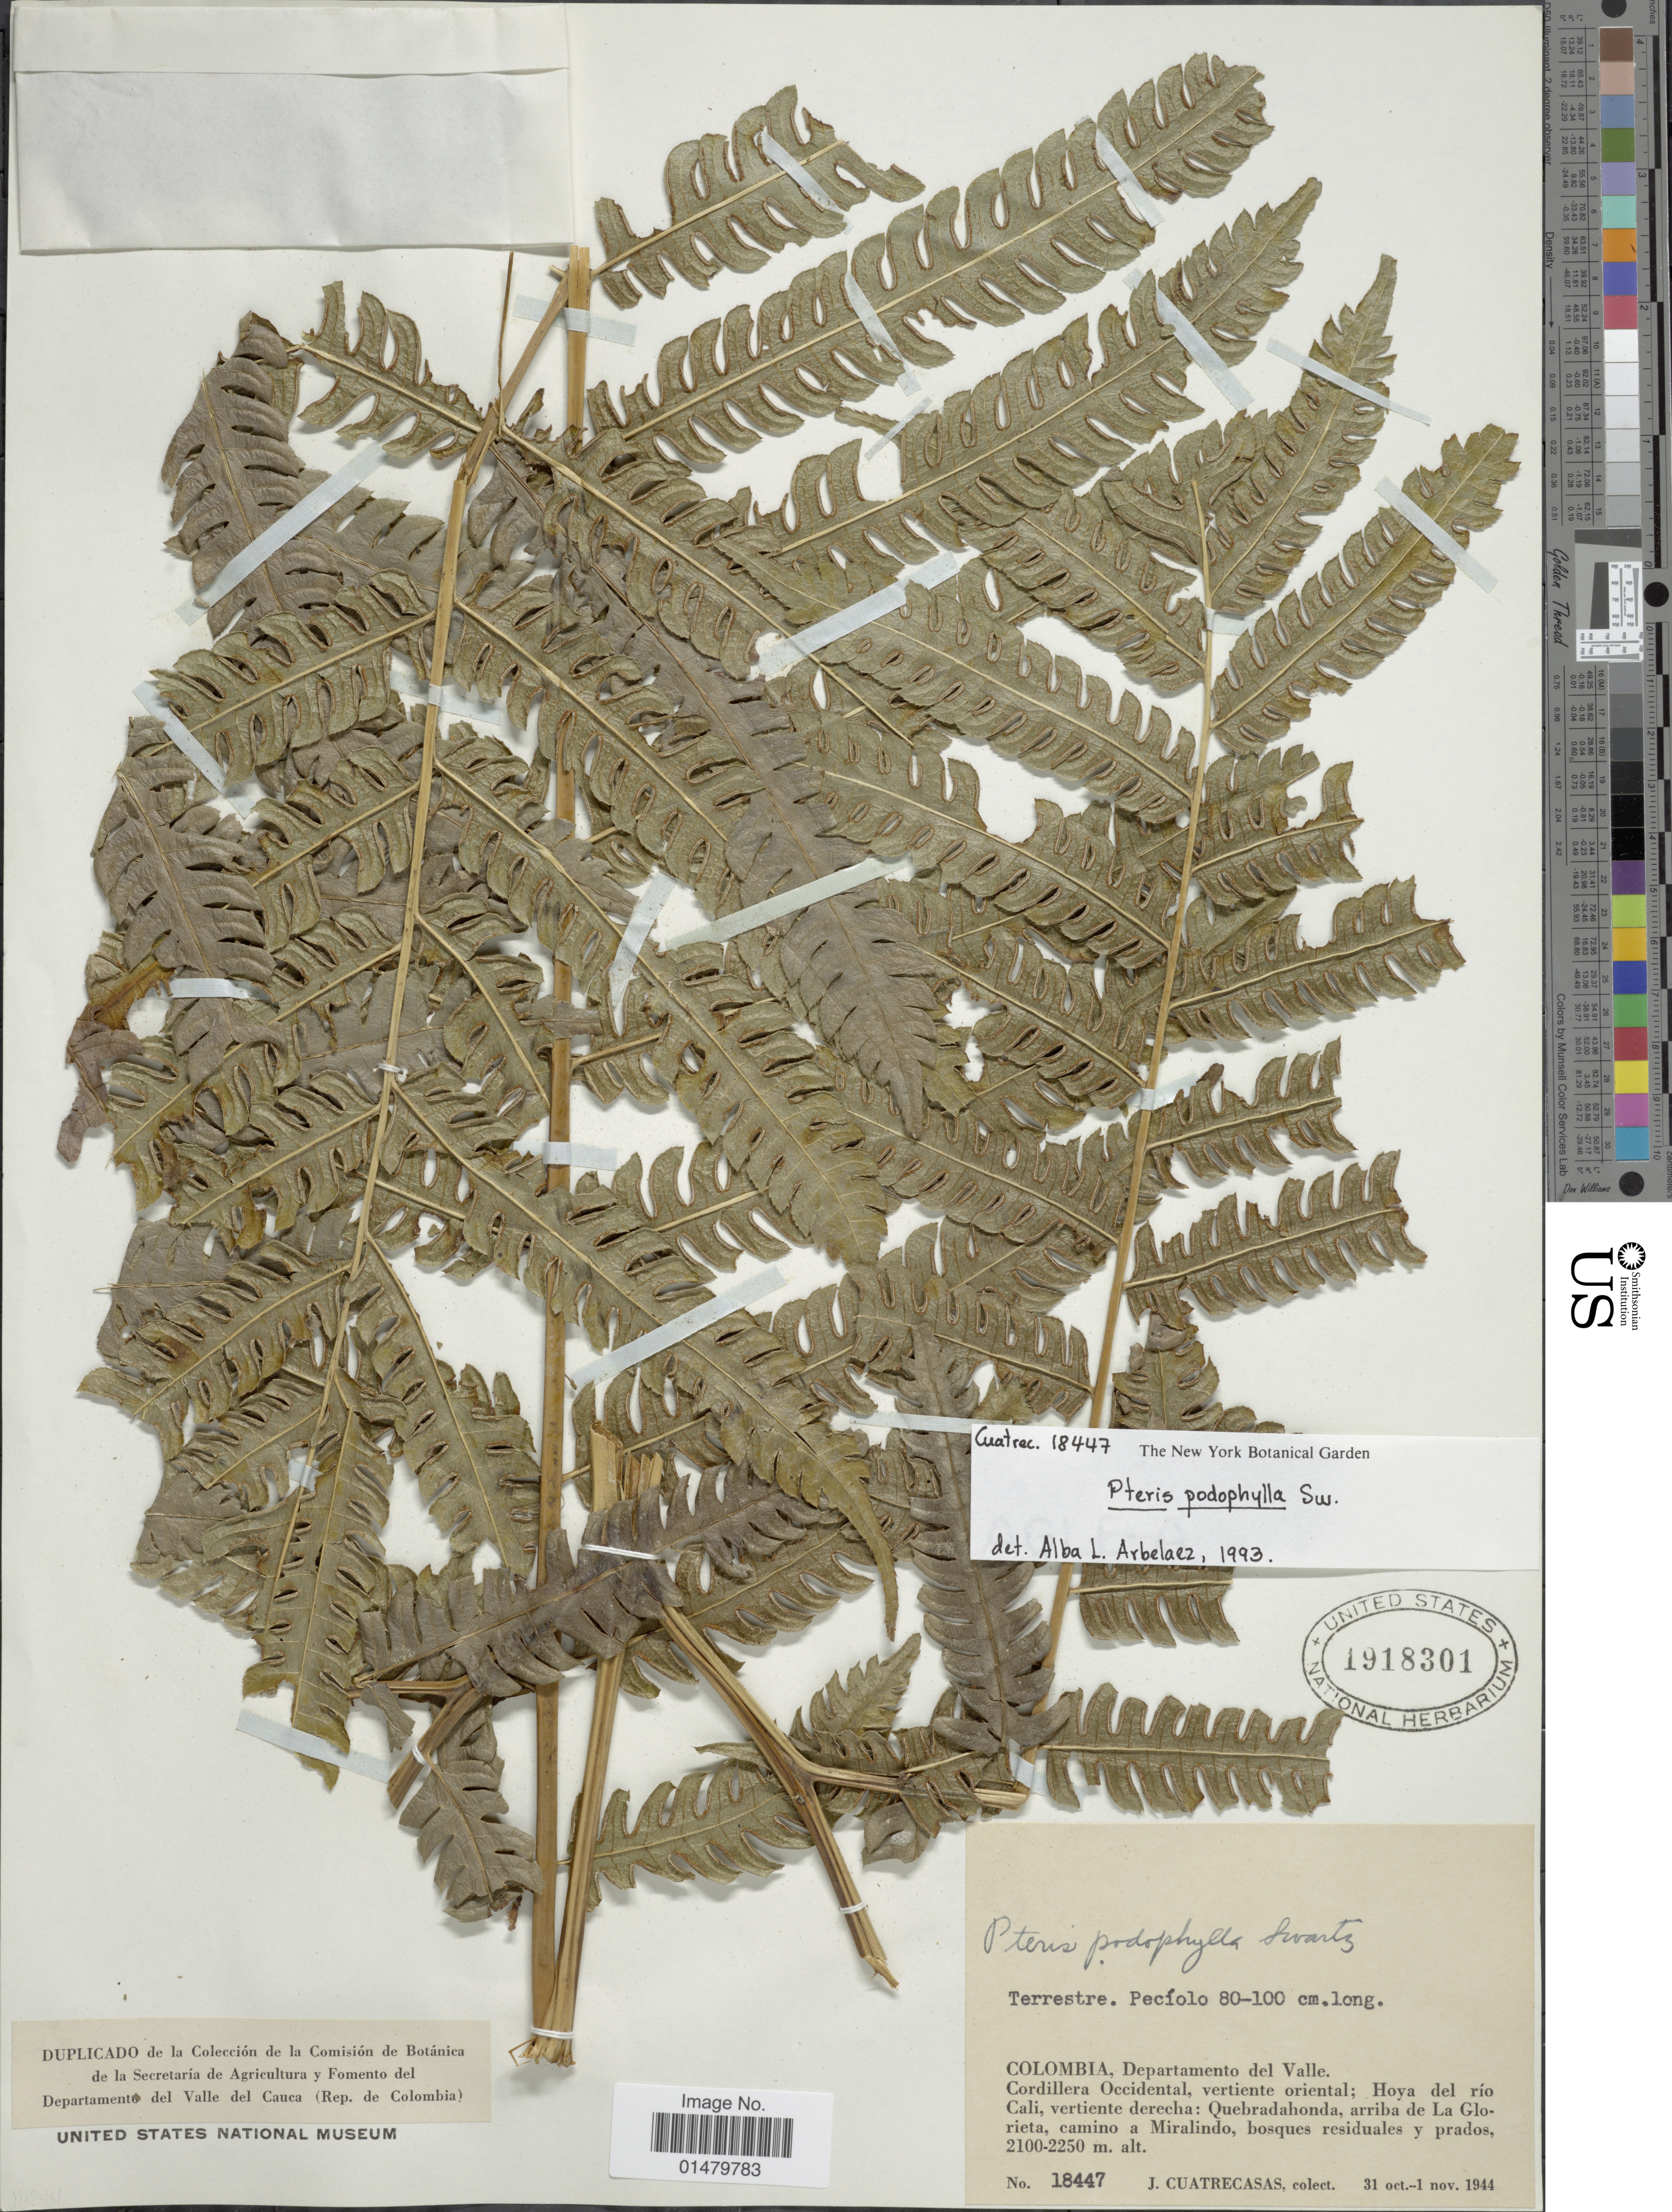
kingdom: Plantae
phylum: Tracheophyta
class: Polypodiopsida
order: Polypodiales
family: Pteridaceae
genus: Pteris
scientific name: Pteris podophylla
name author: Sw.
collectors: J. Cuatrecasas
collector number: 18447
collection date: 1944-10-31/1944-11-01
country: Colombia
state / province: Valle del Cauca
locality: Departamento del Valle. Cordillera Occidental, vertiente oriental; Hoya del rio Cali, vertiente derecha: Quebradahonda, arriba de La Glorieta, camino a Miralindo, bosques residuales y prados.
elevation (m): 2100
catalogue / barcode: US 1918301